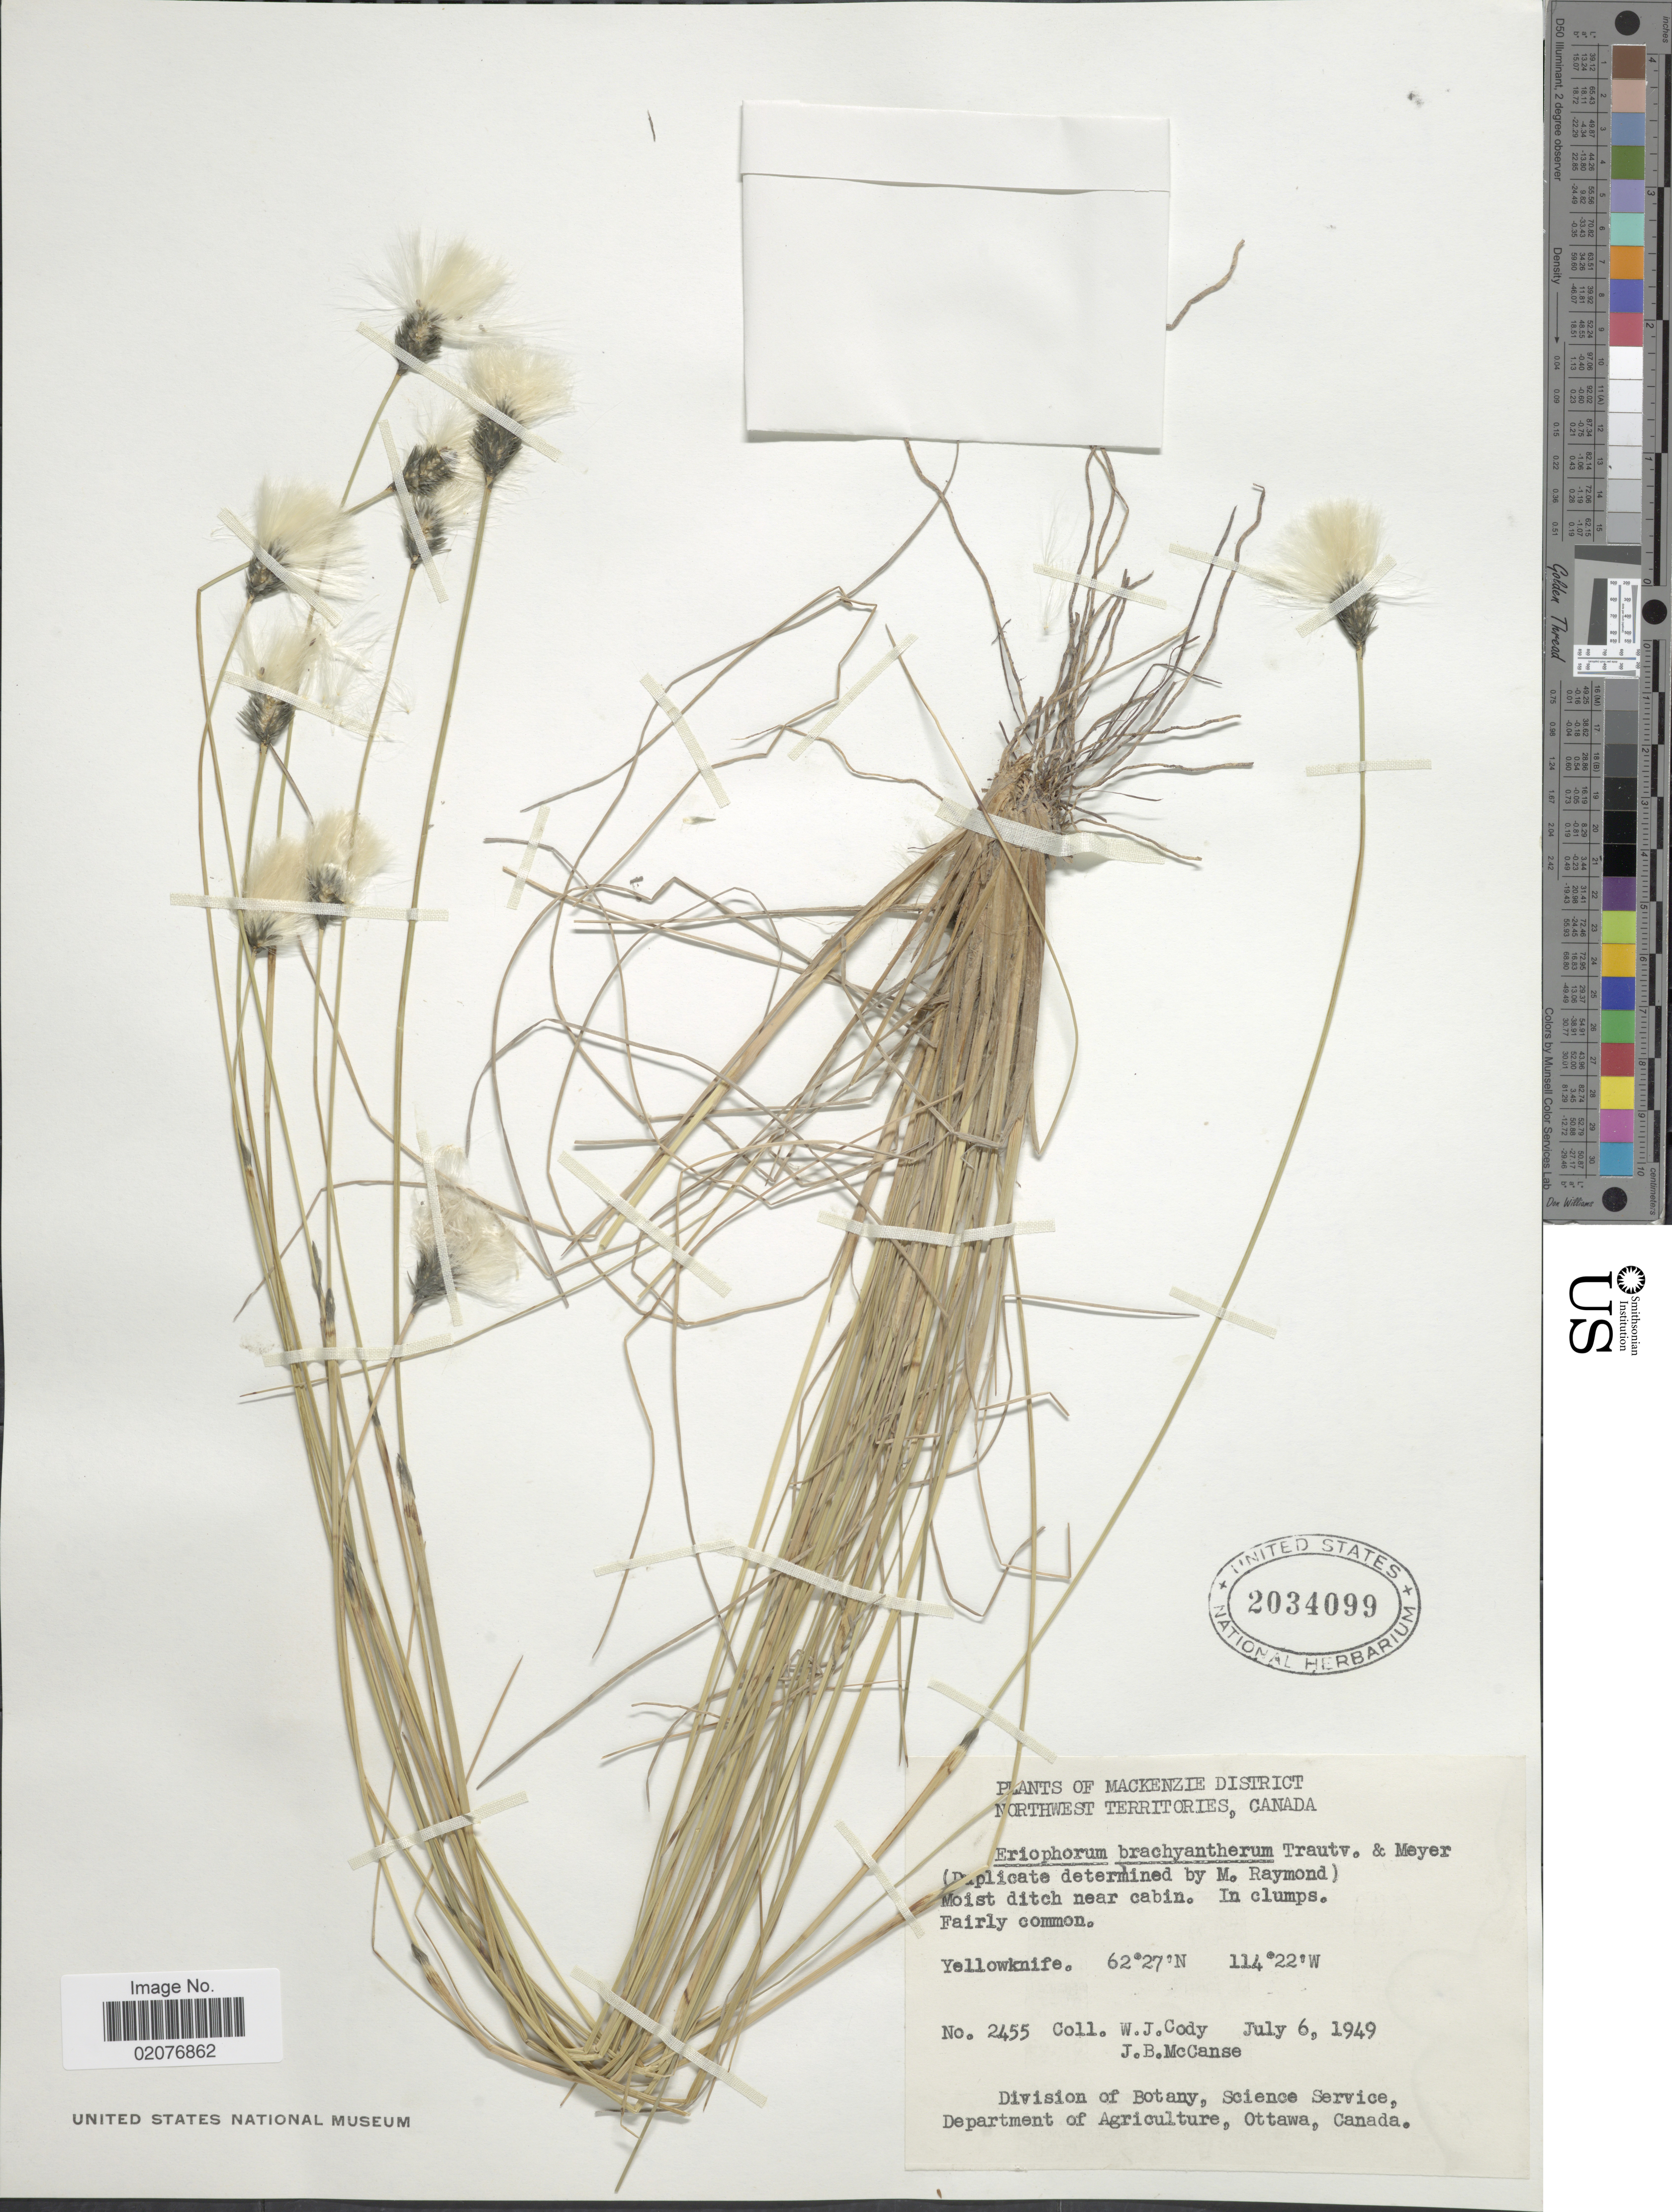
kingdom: Plantae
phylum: Tracheophyta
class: Liliopsida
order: Poales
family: Cyperaceae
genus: Eriophorum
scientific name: Eriophorum brachyantherum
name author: Trautv. & C.A. Mey.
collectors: W. Cody & J. McCanse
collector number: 2455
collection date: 1949-07-06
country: Canada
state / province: Northwest Territories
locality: Mackenzie District, Moist ditch near cabin. In clumps. Fairly common. Yellowknife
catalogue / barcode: US 2034099